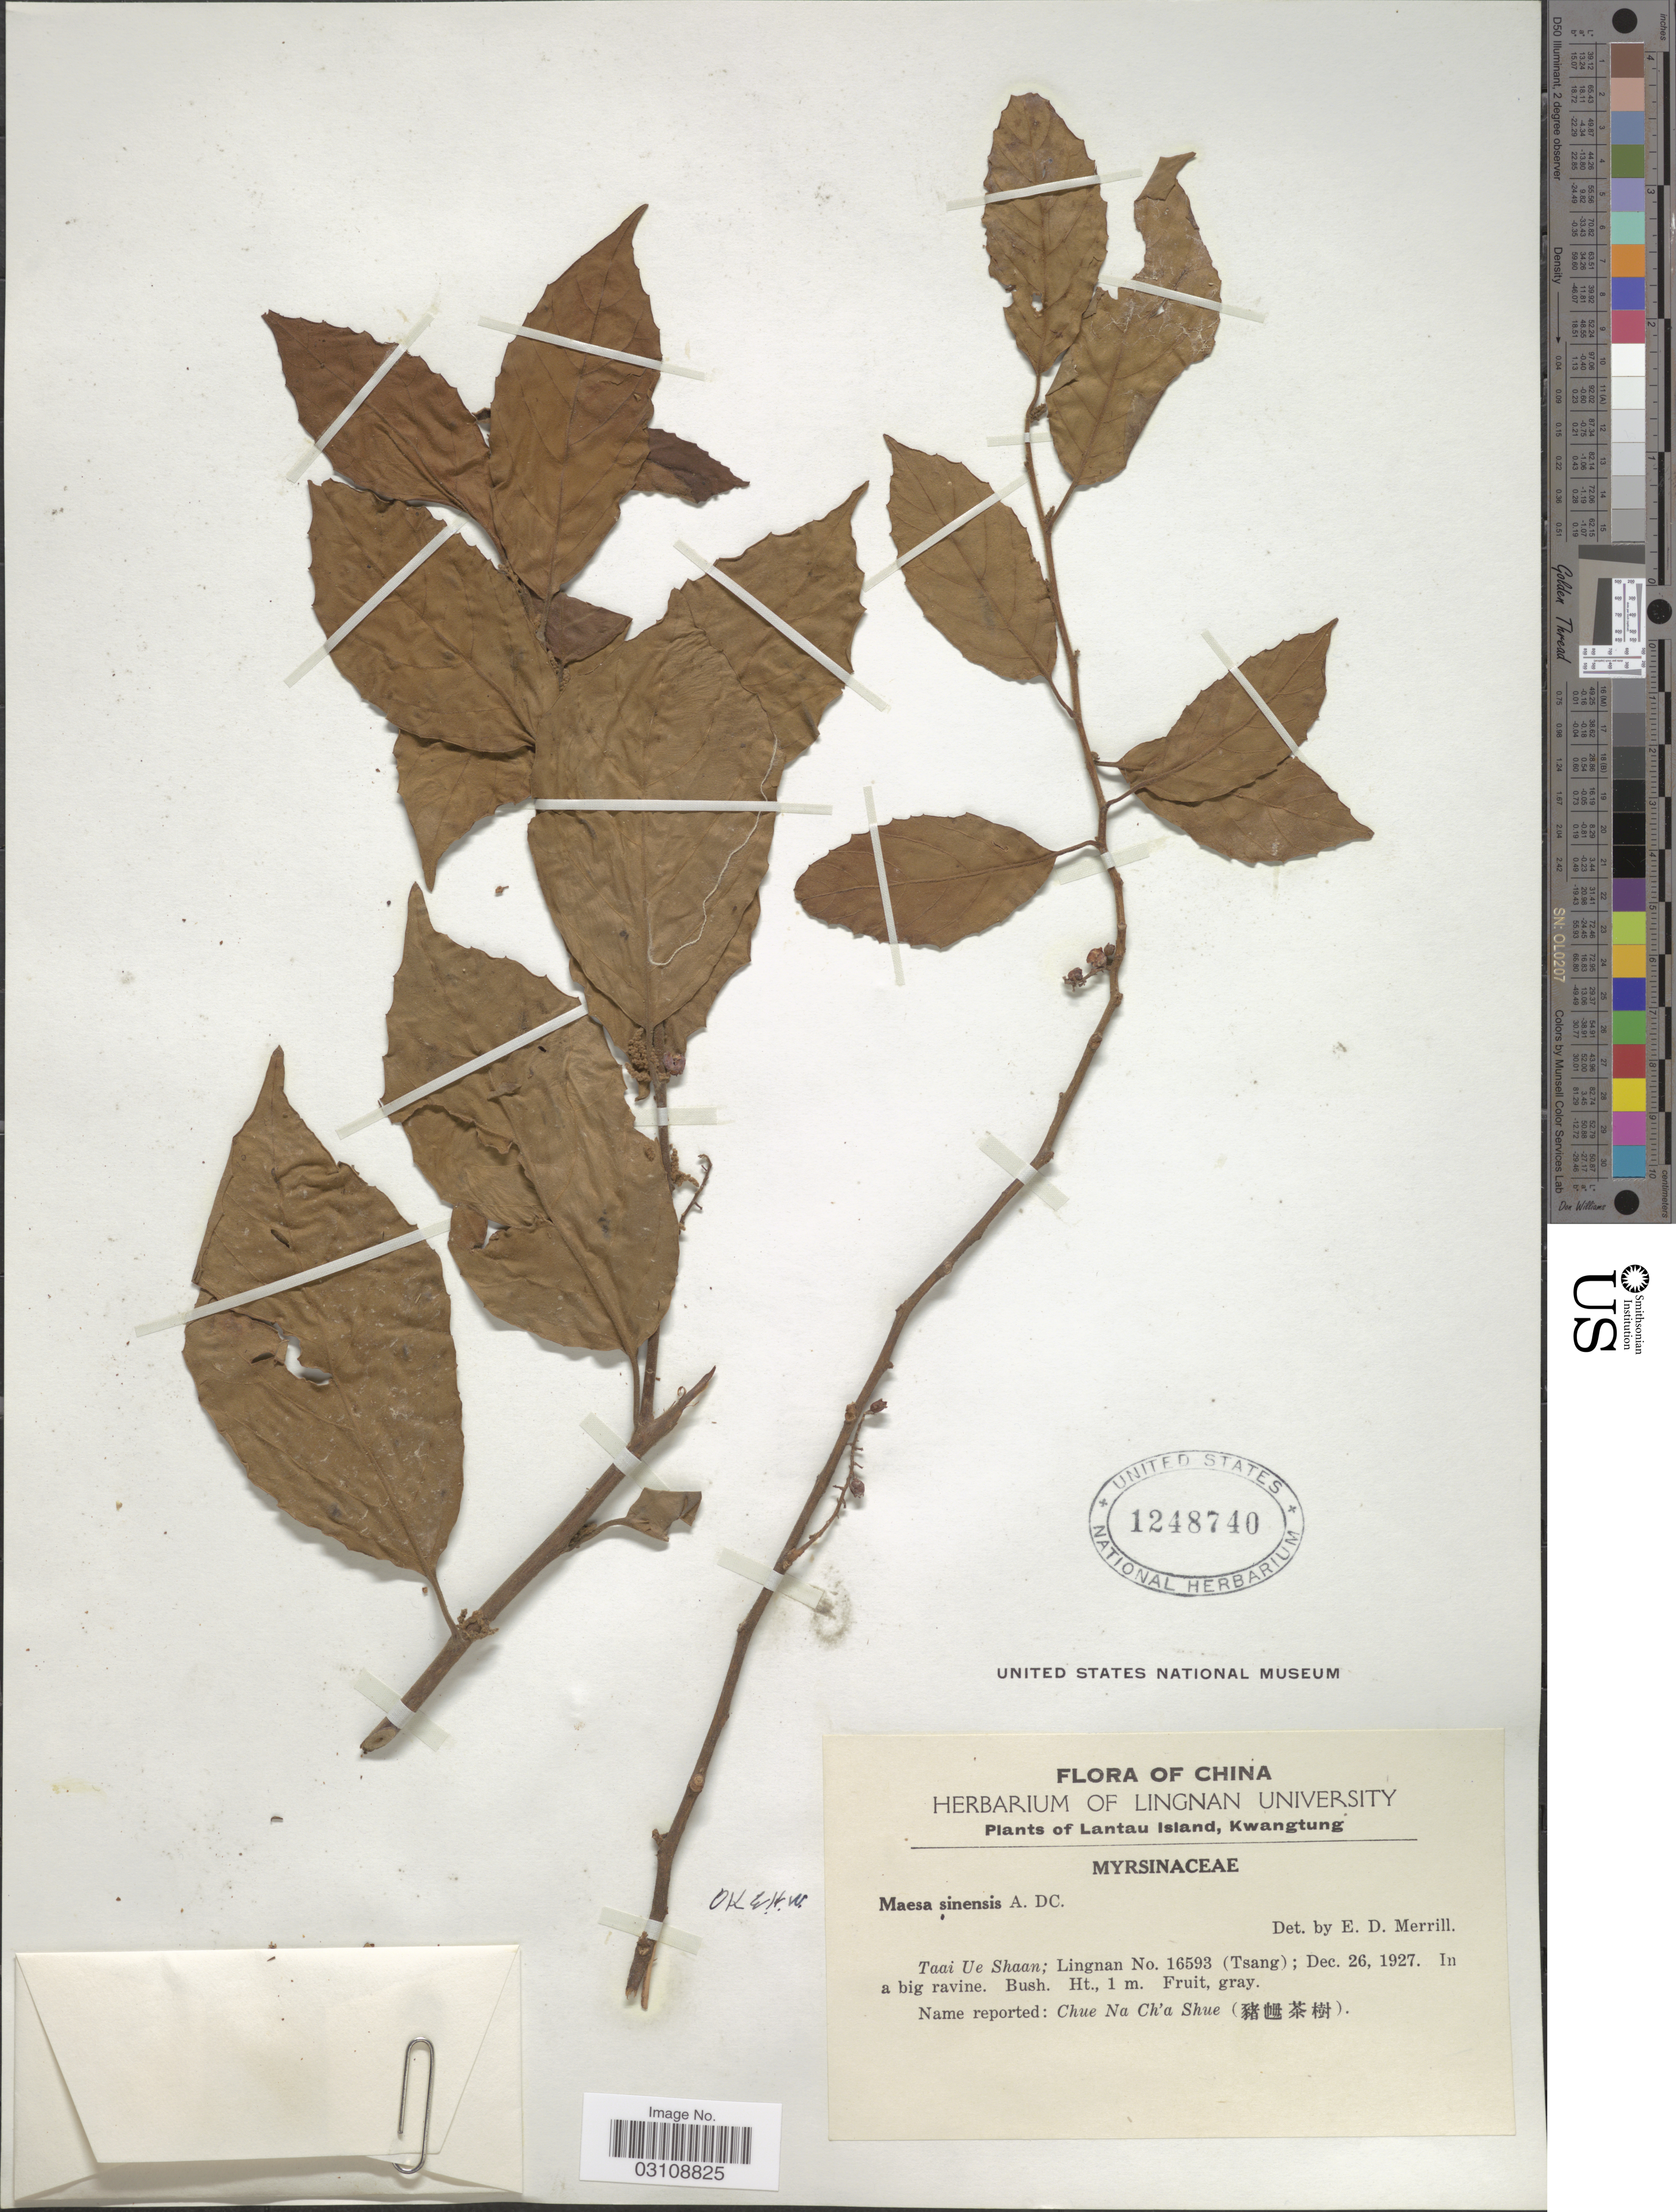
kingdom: Plantae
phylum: Tracheophyta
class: Magnoliopsida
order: Ericales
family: Primulaceae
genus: Maesa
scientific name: Maesa perlaria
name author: (Lour.) Merr.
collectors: Lingnan & -. T'sang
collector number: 16593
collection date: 1927-12-26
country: China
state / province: Guangdong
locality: Lantau Island, Kwangtung, Taai Ue Shaan.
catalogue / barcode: US 1248740